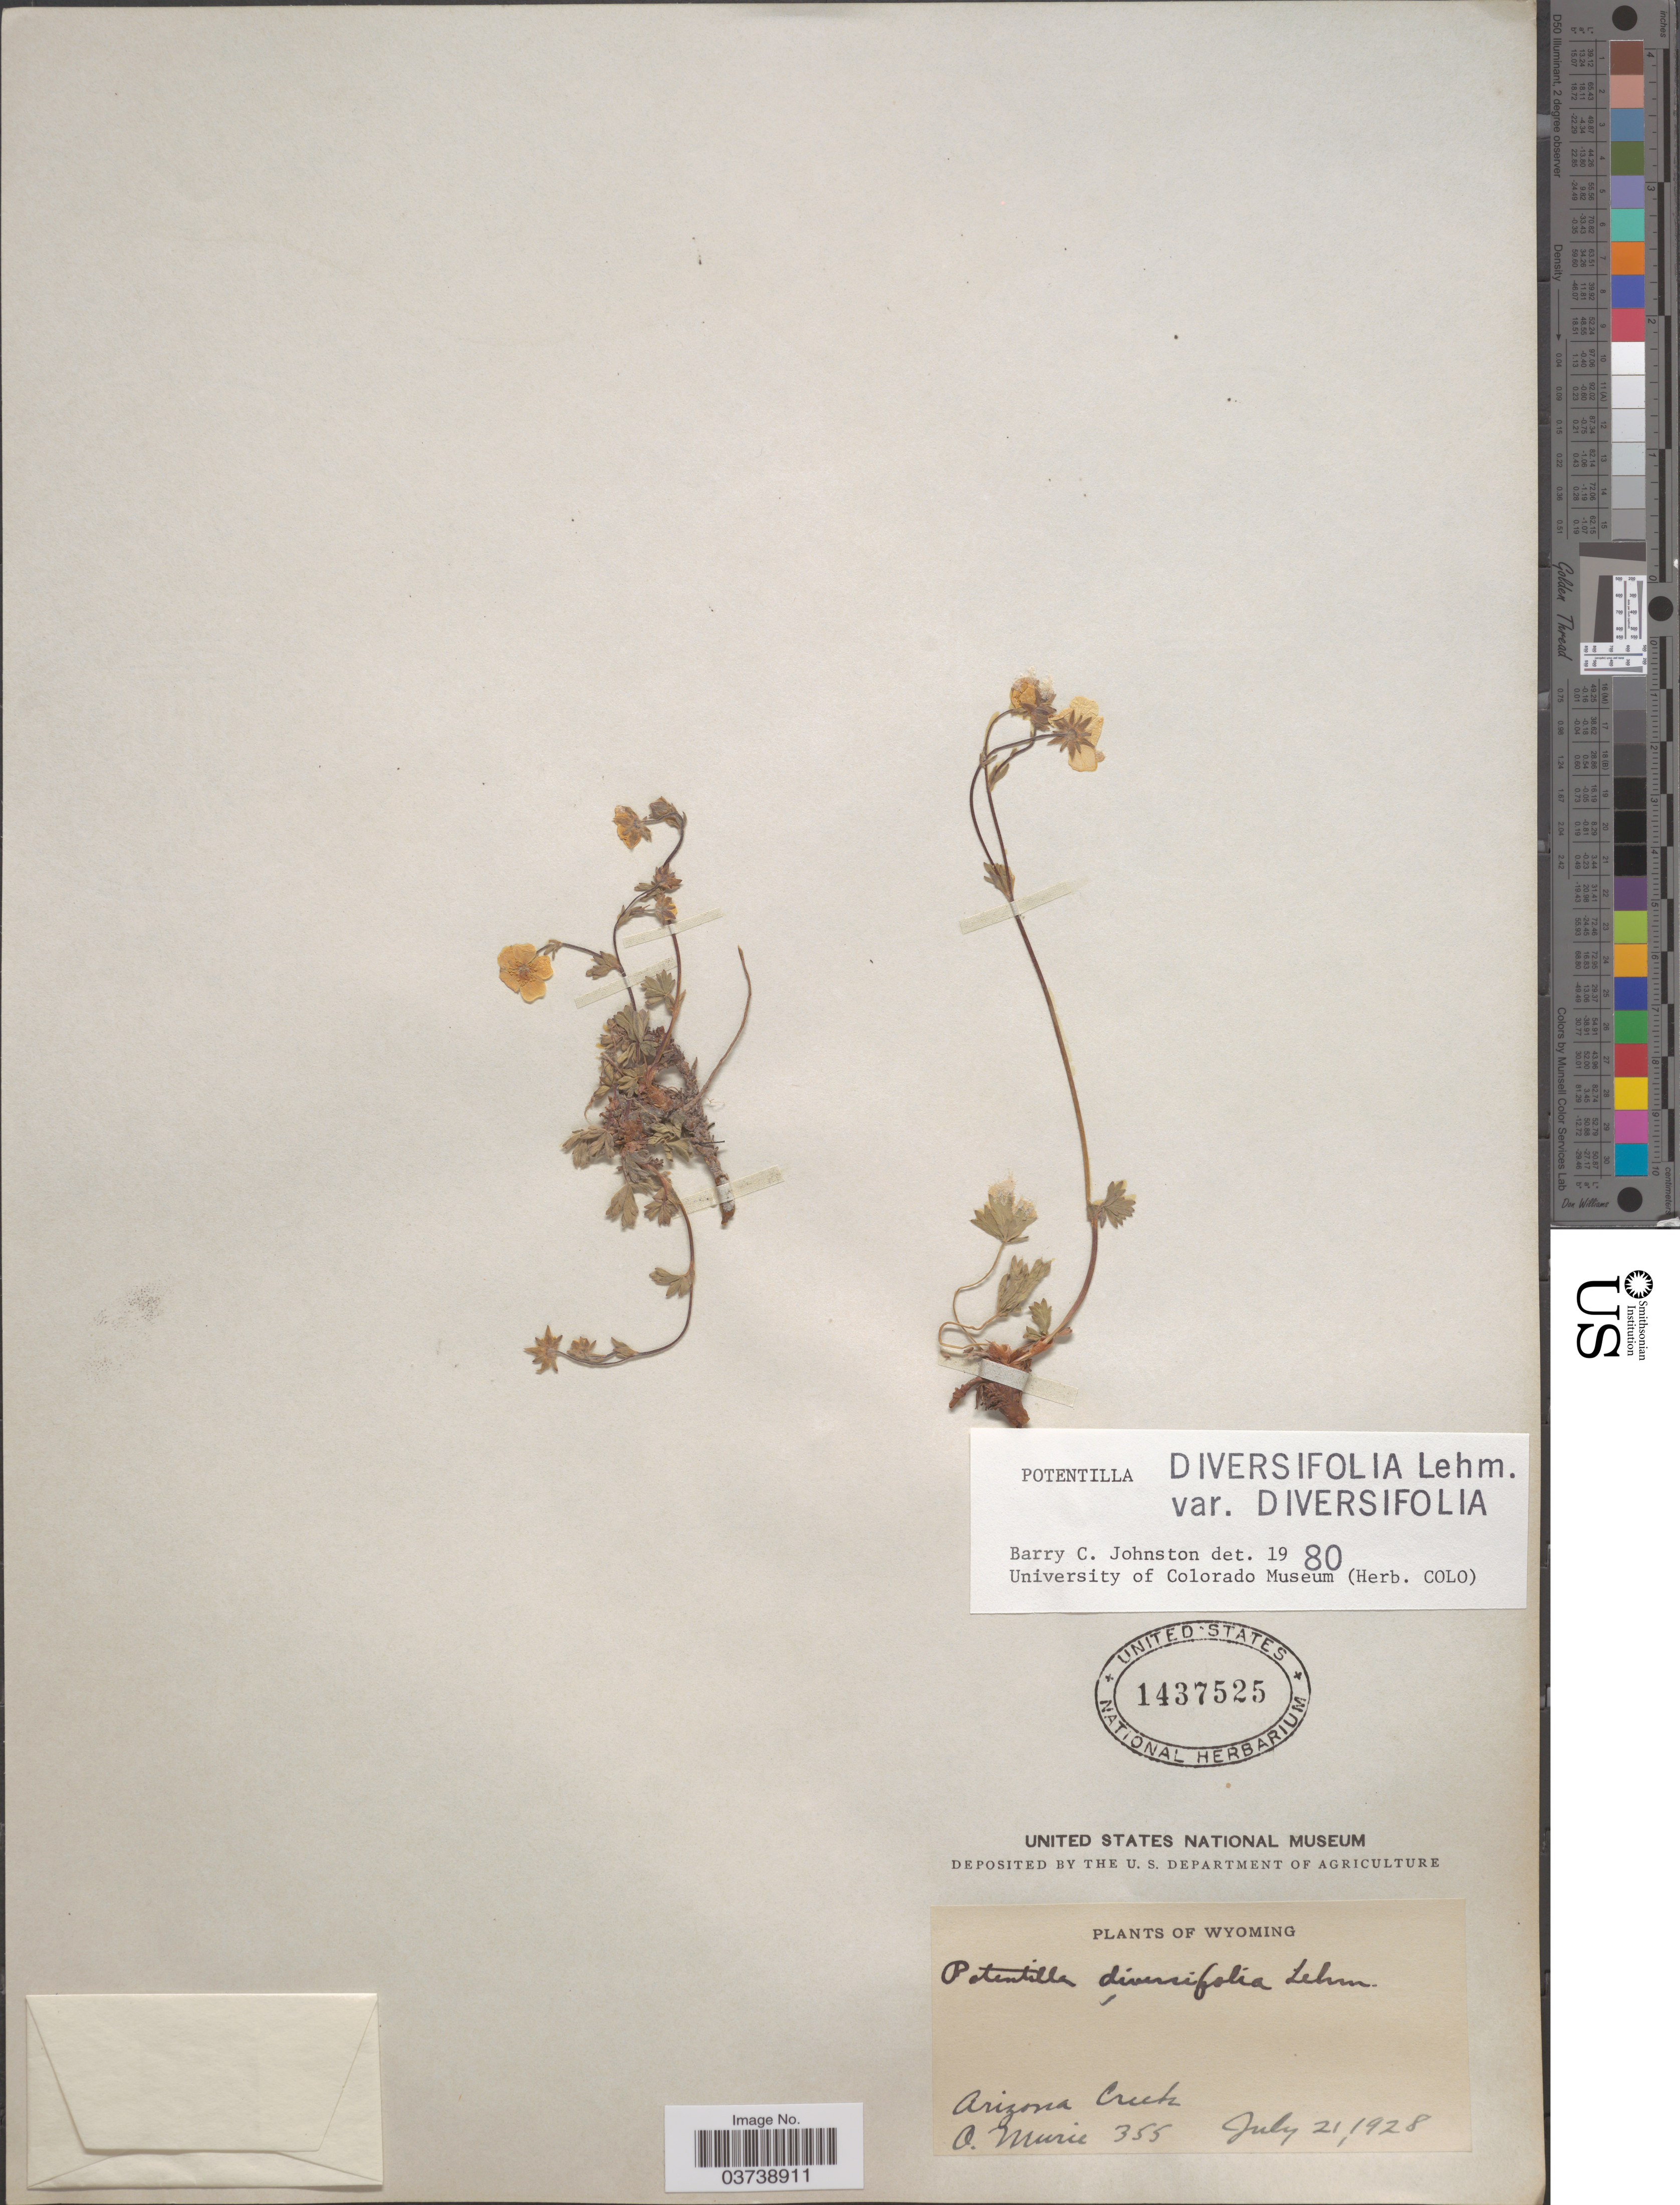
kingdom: Plantae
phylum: Tracheophyta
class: Magnoliopsida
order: Rosales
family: Rosaceae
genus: Potentilla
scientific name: Potentilla diversifolia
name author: Lehm.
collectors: A. Murie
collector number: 355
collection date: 1928-07-21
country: United States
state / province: Wyoming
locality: Arizona Creek.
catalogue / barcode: US 1437525